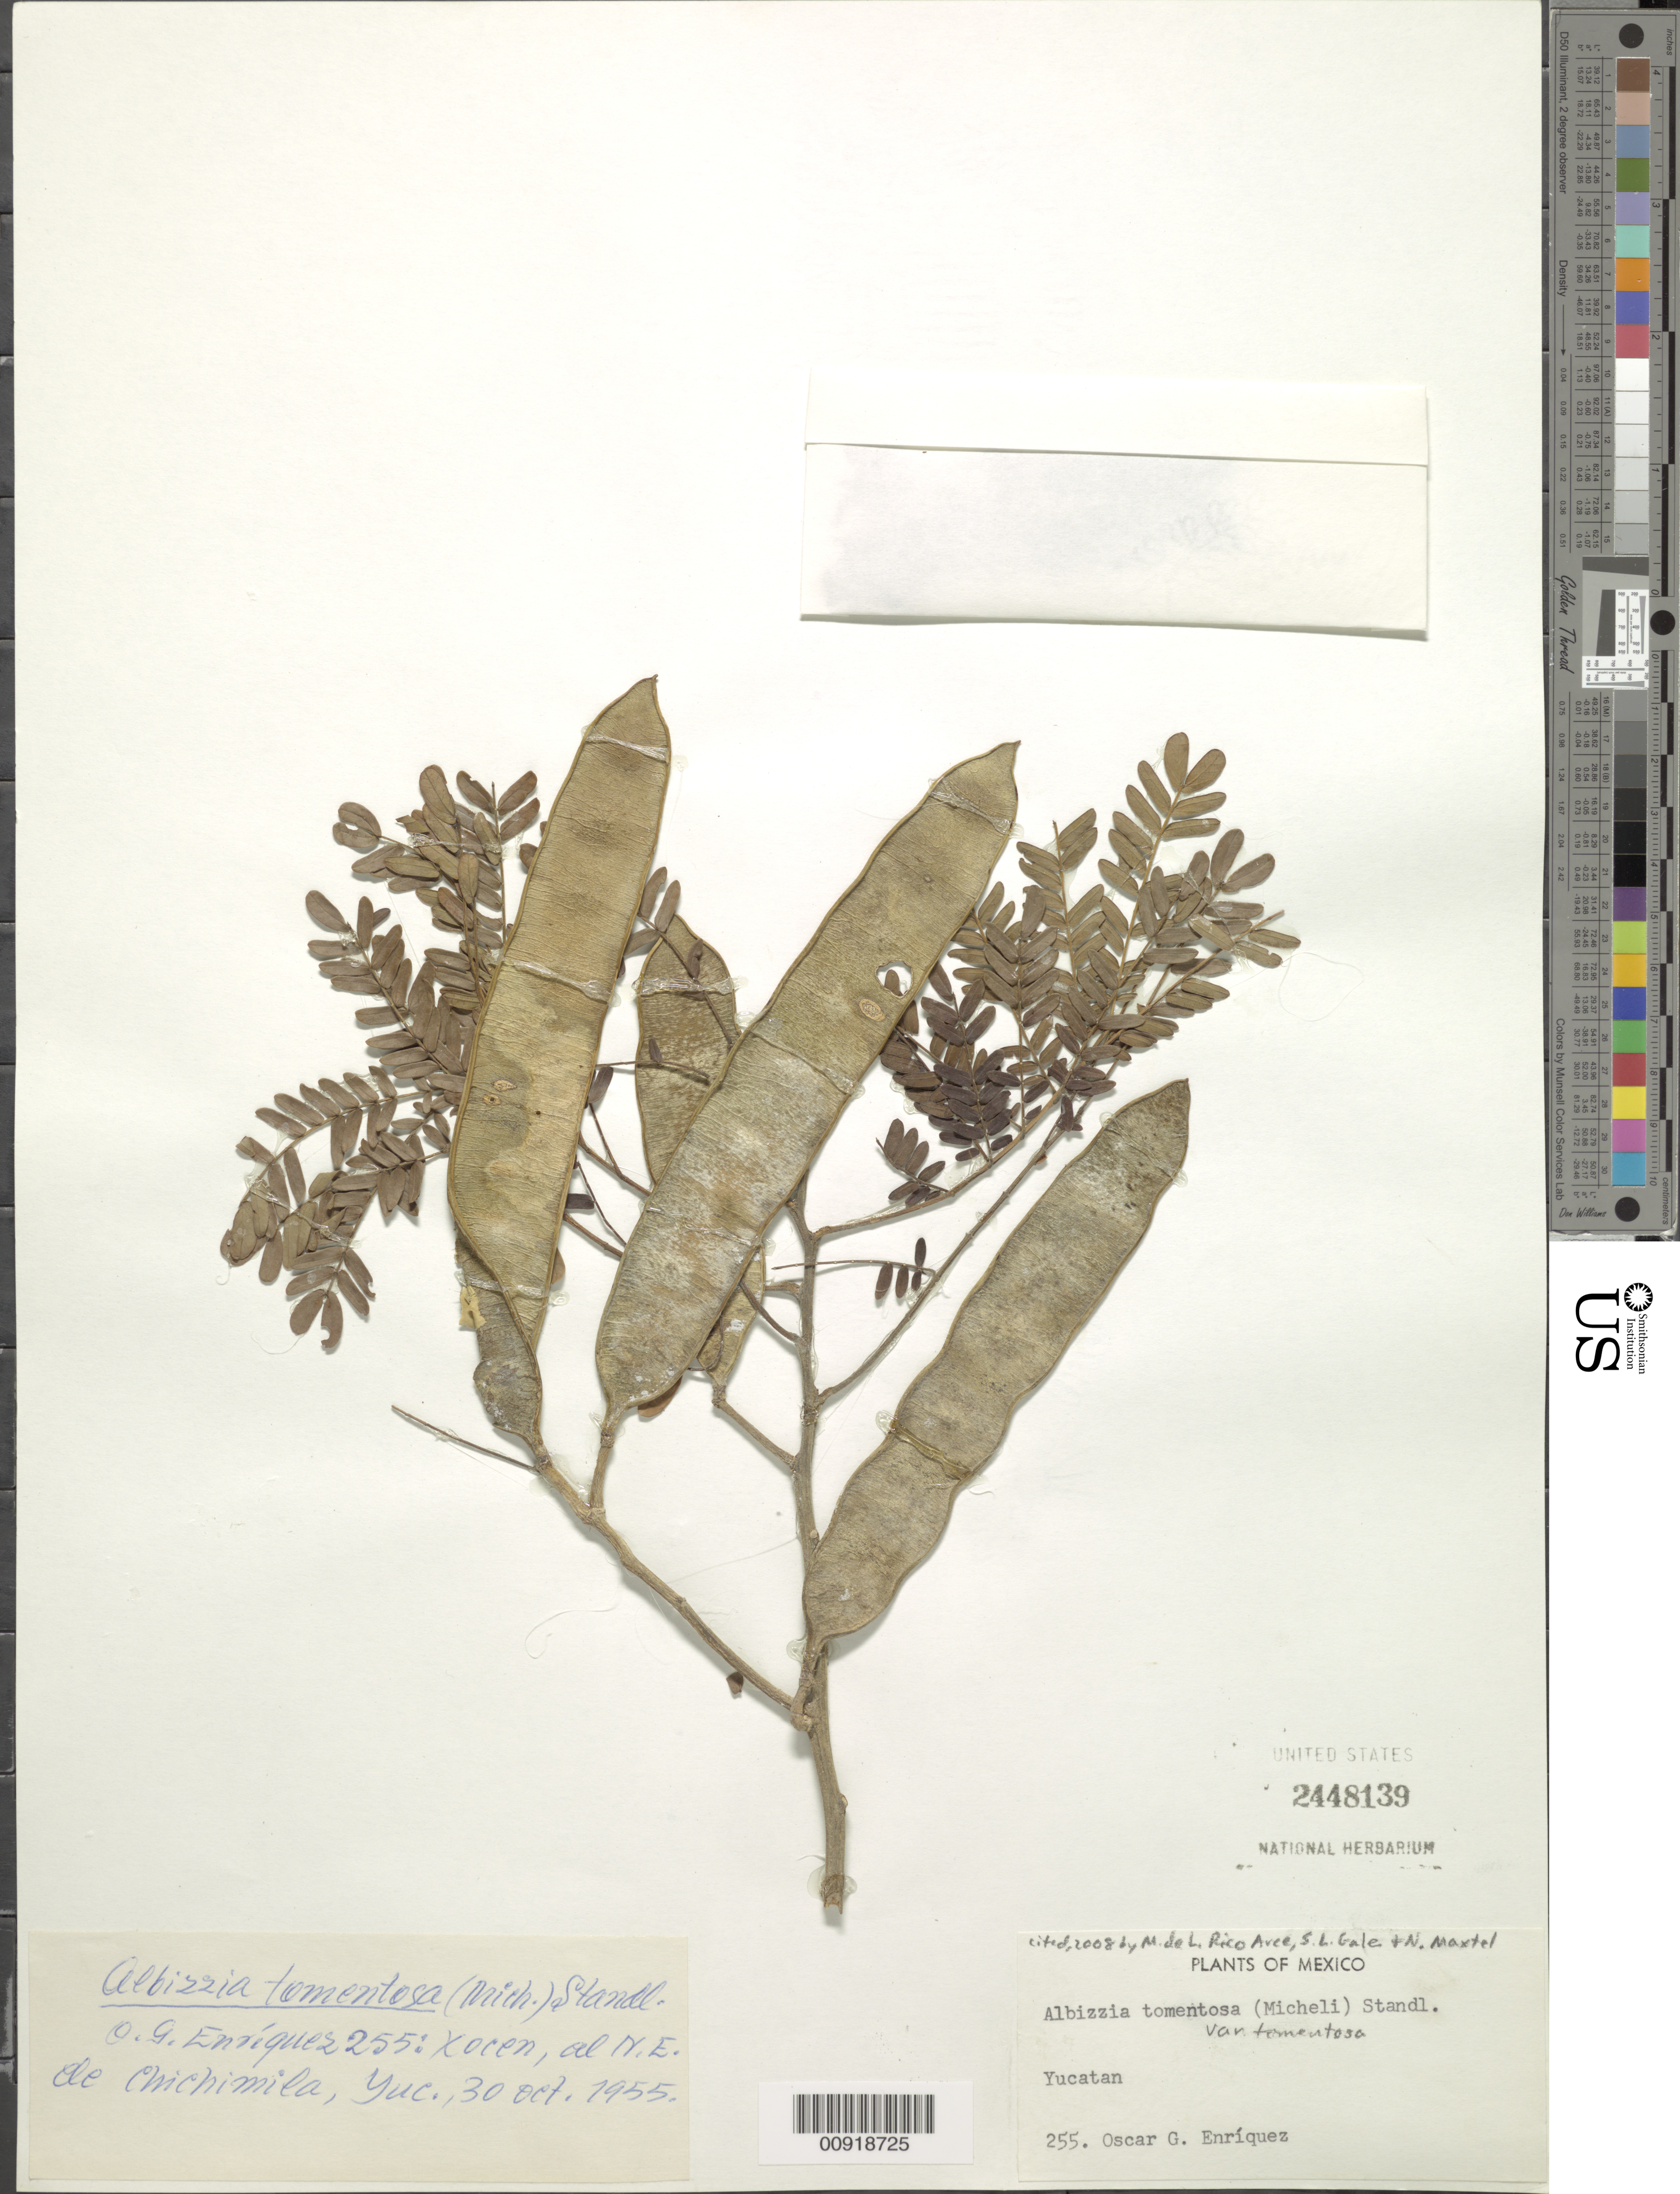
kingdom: Plantae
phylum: Tracheophyta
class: Magnoliopsida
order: Fabales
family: Fabaceae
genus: Pseudalbizzia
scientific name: Pseudalbizzia tomentosa var. tomentosa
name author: (Micheli) Koenen & Duno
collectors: O. Enriquez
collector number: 255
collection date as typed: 30 Oct 1955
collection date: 1955-10-30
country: Mexico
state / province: Yucatán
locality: Xocen, al NE de Chichimila, Yucatán.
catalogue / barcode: US 2448139